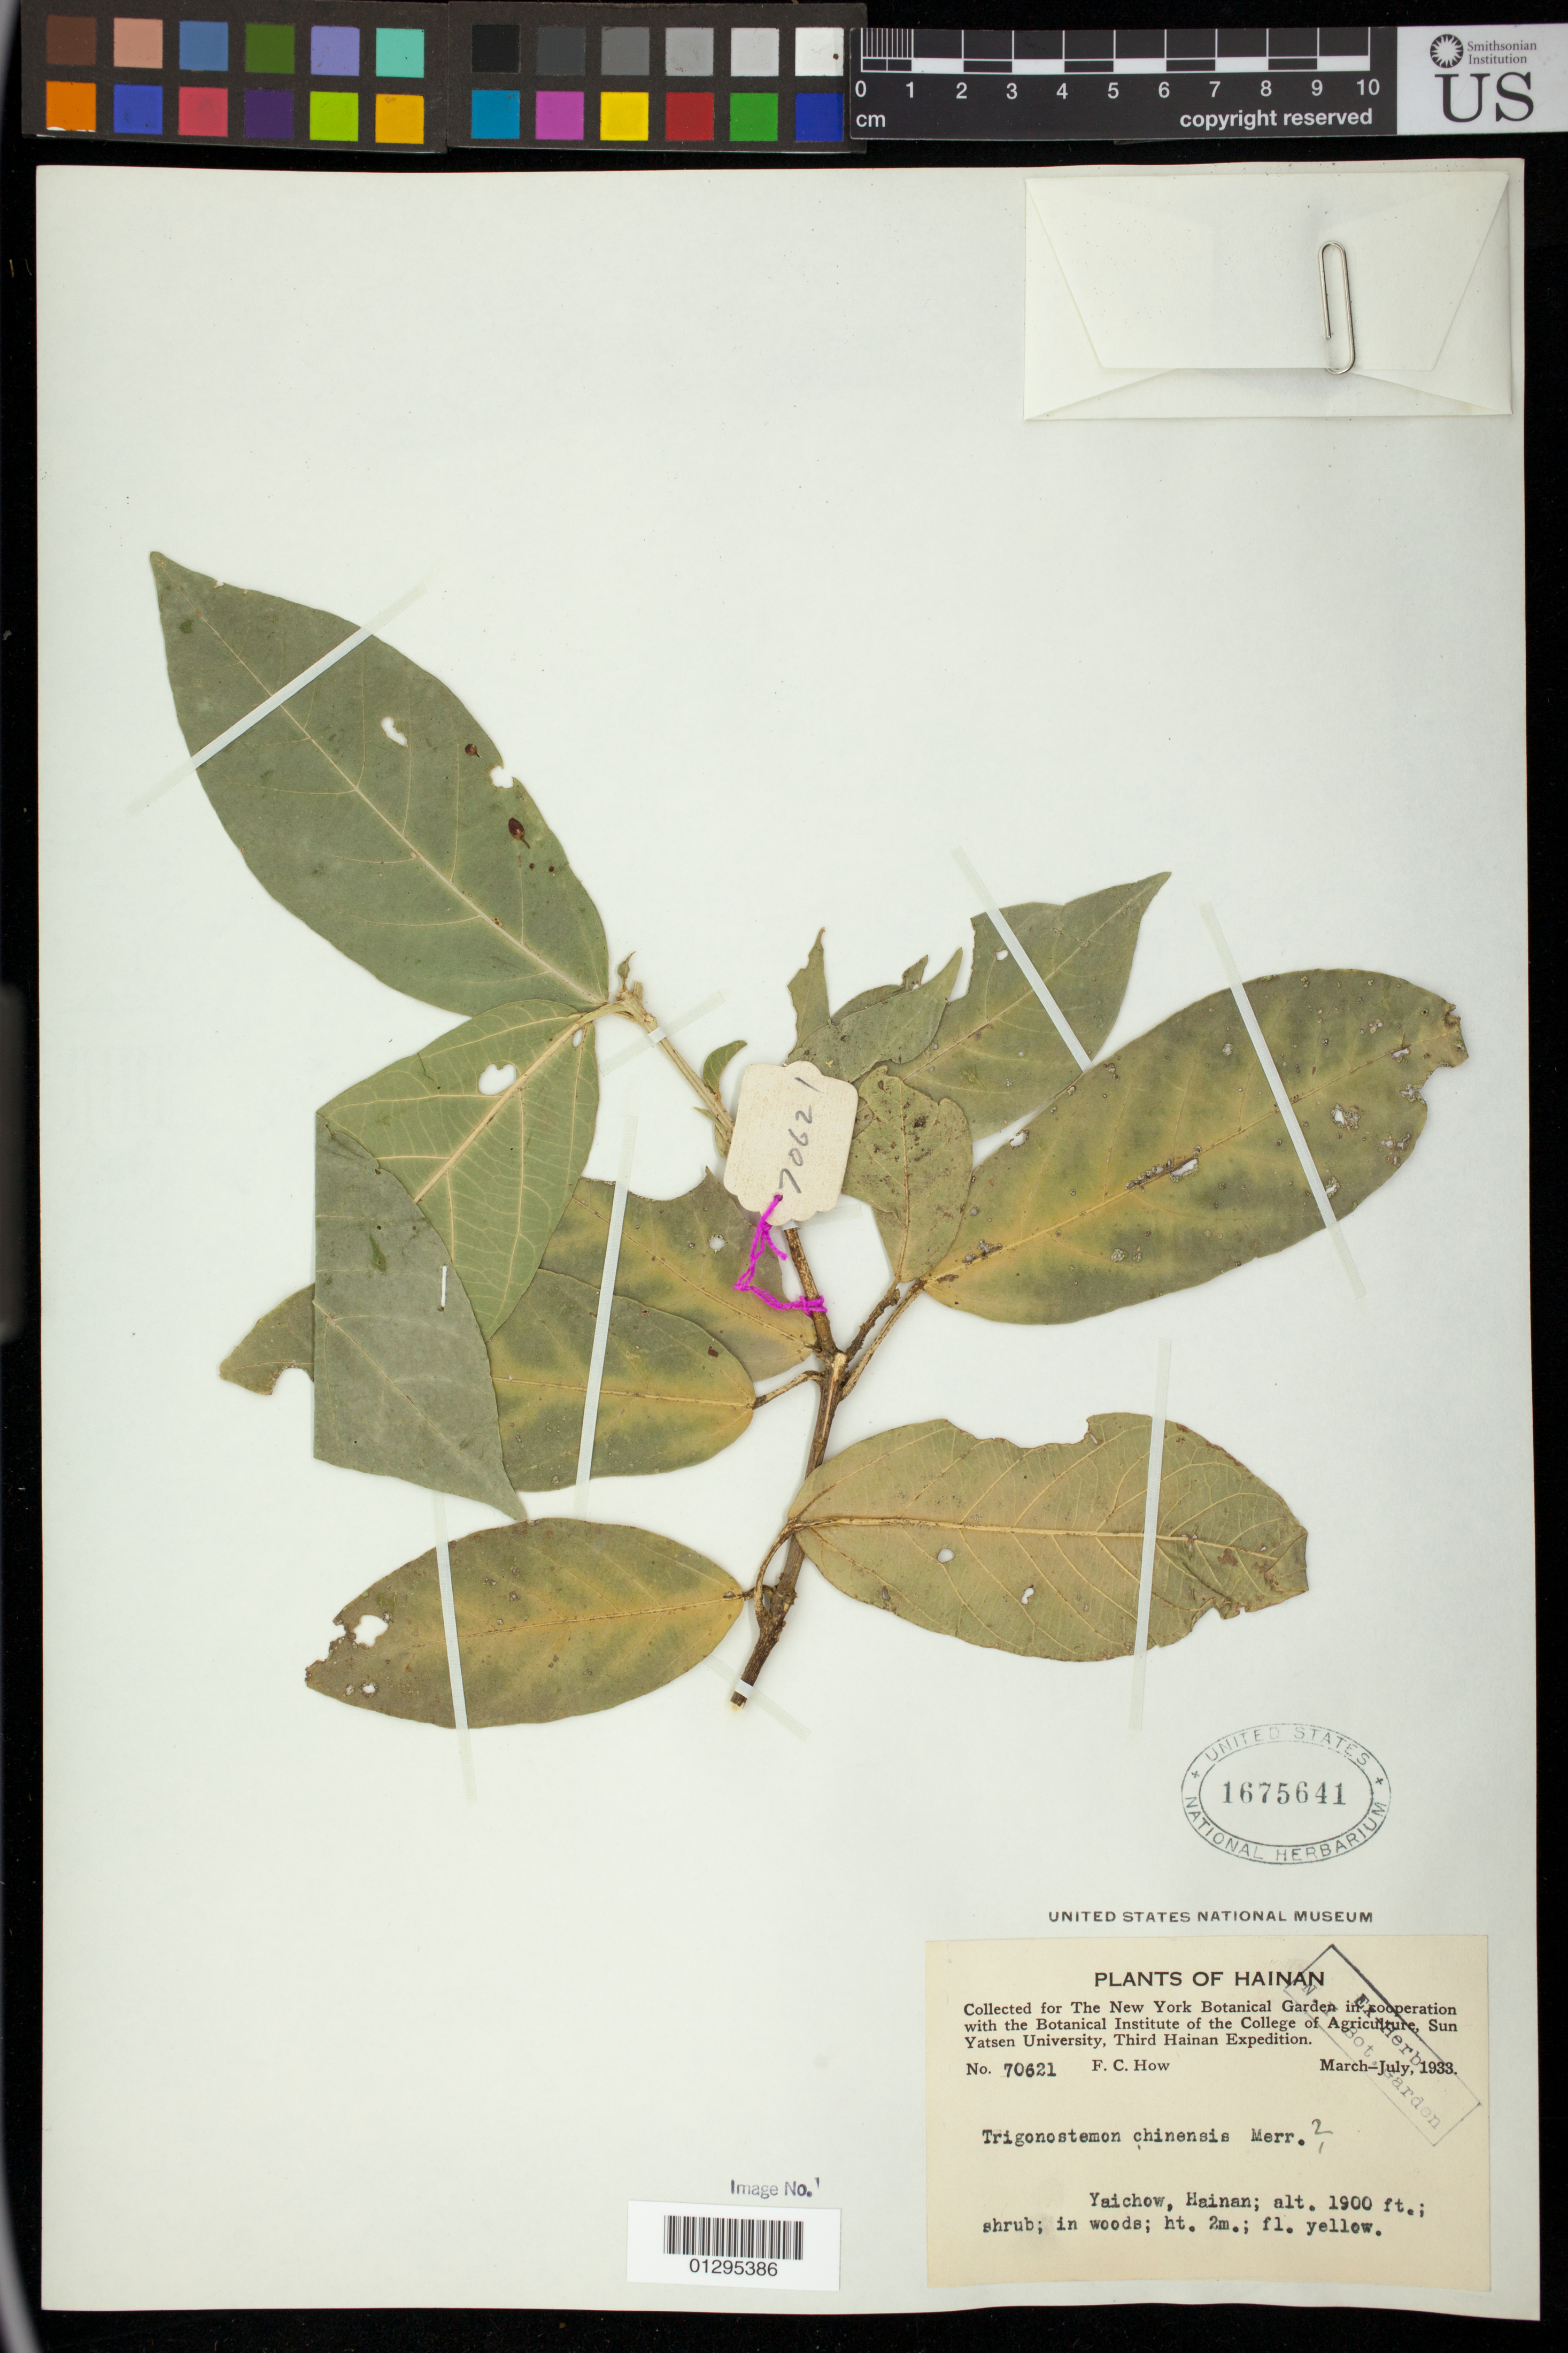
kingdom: Plantae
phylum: Tracheophyta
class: Magnoliopsida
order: Malpighiales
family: Euphorbiaceae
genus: Trigonostemon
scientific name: Trigonostemon chinensis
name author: Merr.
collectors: F. C. How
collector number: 70621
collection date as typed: Mar-Jul 1933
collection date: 1933-03/1933-07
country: China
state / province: Hainan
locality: Yaichow.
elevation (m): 579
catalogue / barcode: US 1675641